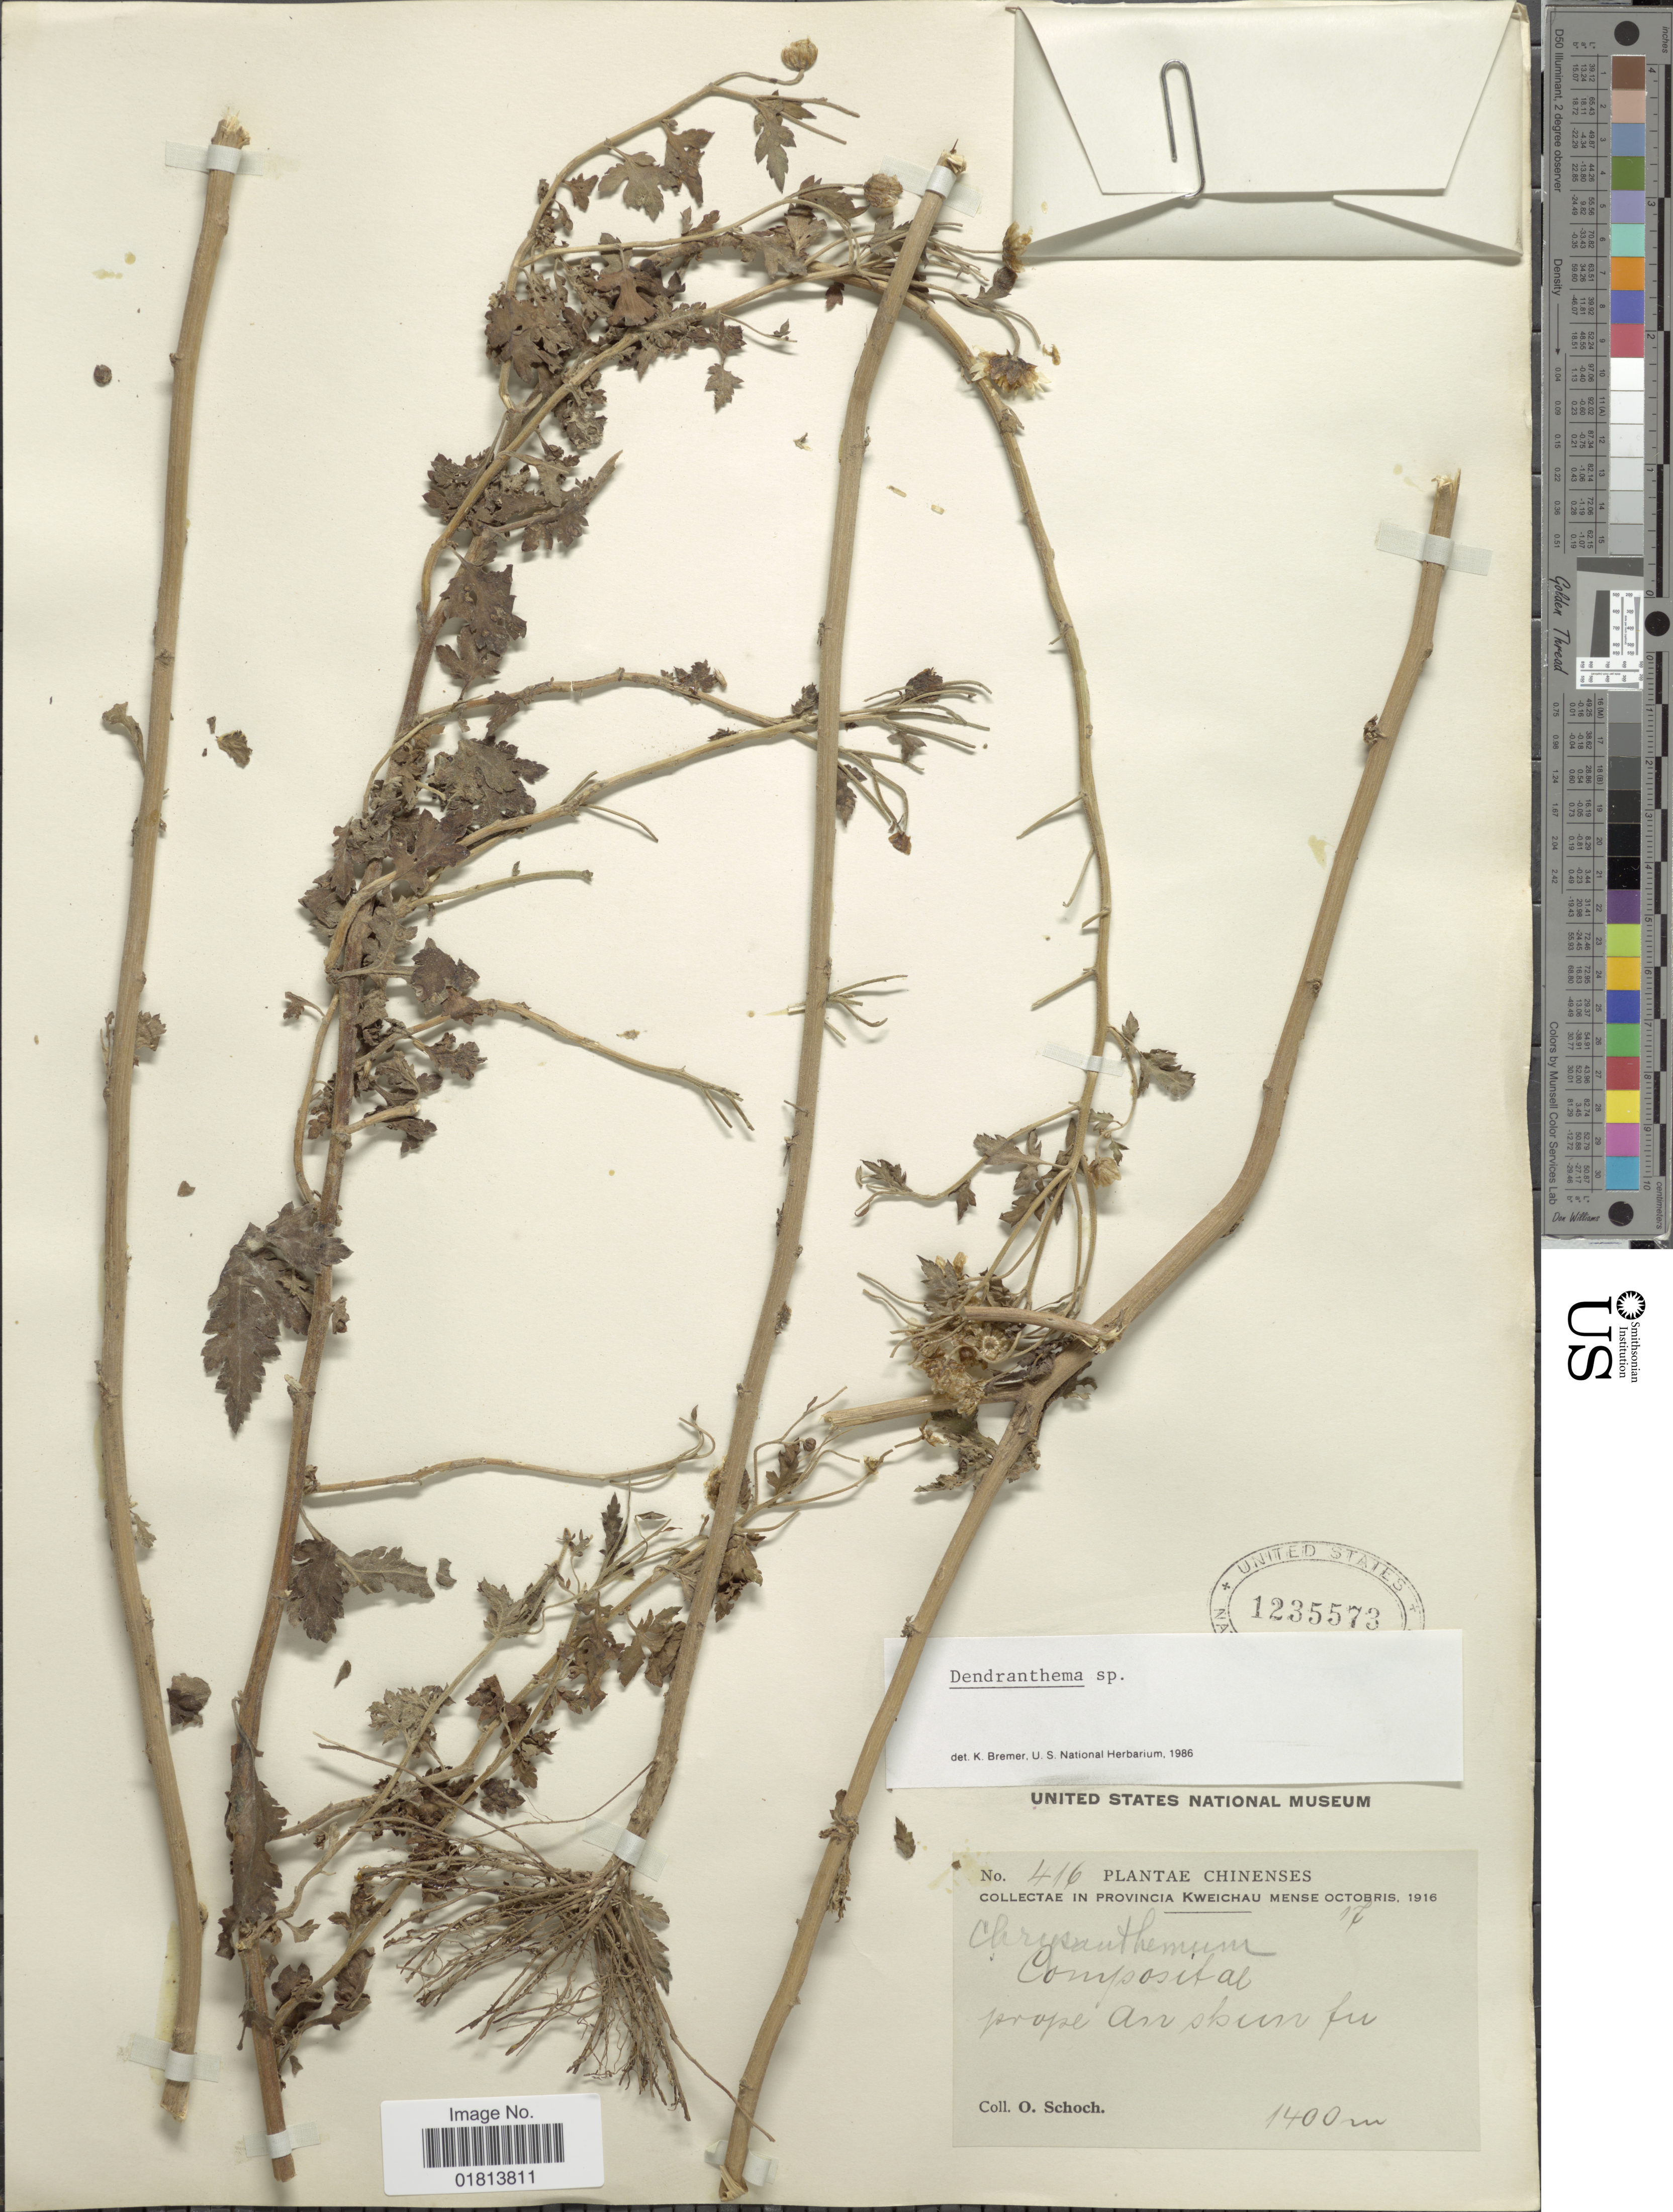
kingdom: Plantae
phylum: Tracheophyta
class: Magnoliopsida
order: Asterales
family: Asteraceae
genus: Dendranthema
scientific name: Dendranthema sp.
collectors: O. Schoch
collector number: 416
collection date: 1916-10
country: China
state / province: Guizhou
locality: Provincia Kweichau, prope an sbun fu [interpreted]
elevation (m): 1400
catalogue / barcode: US 1235573